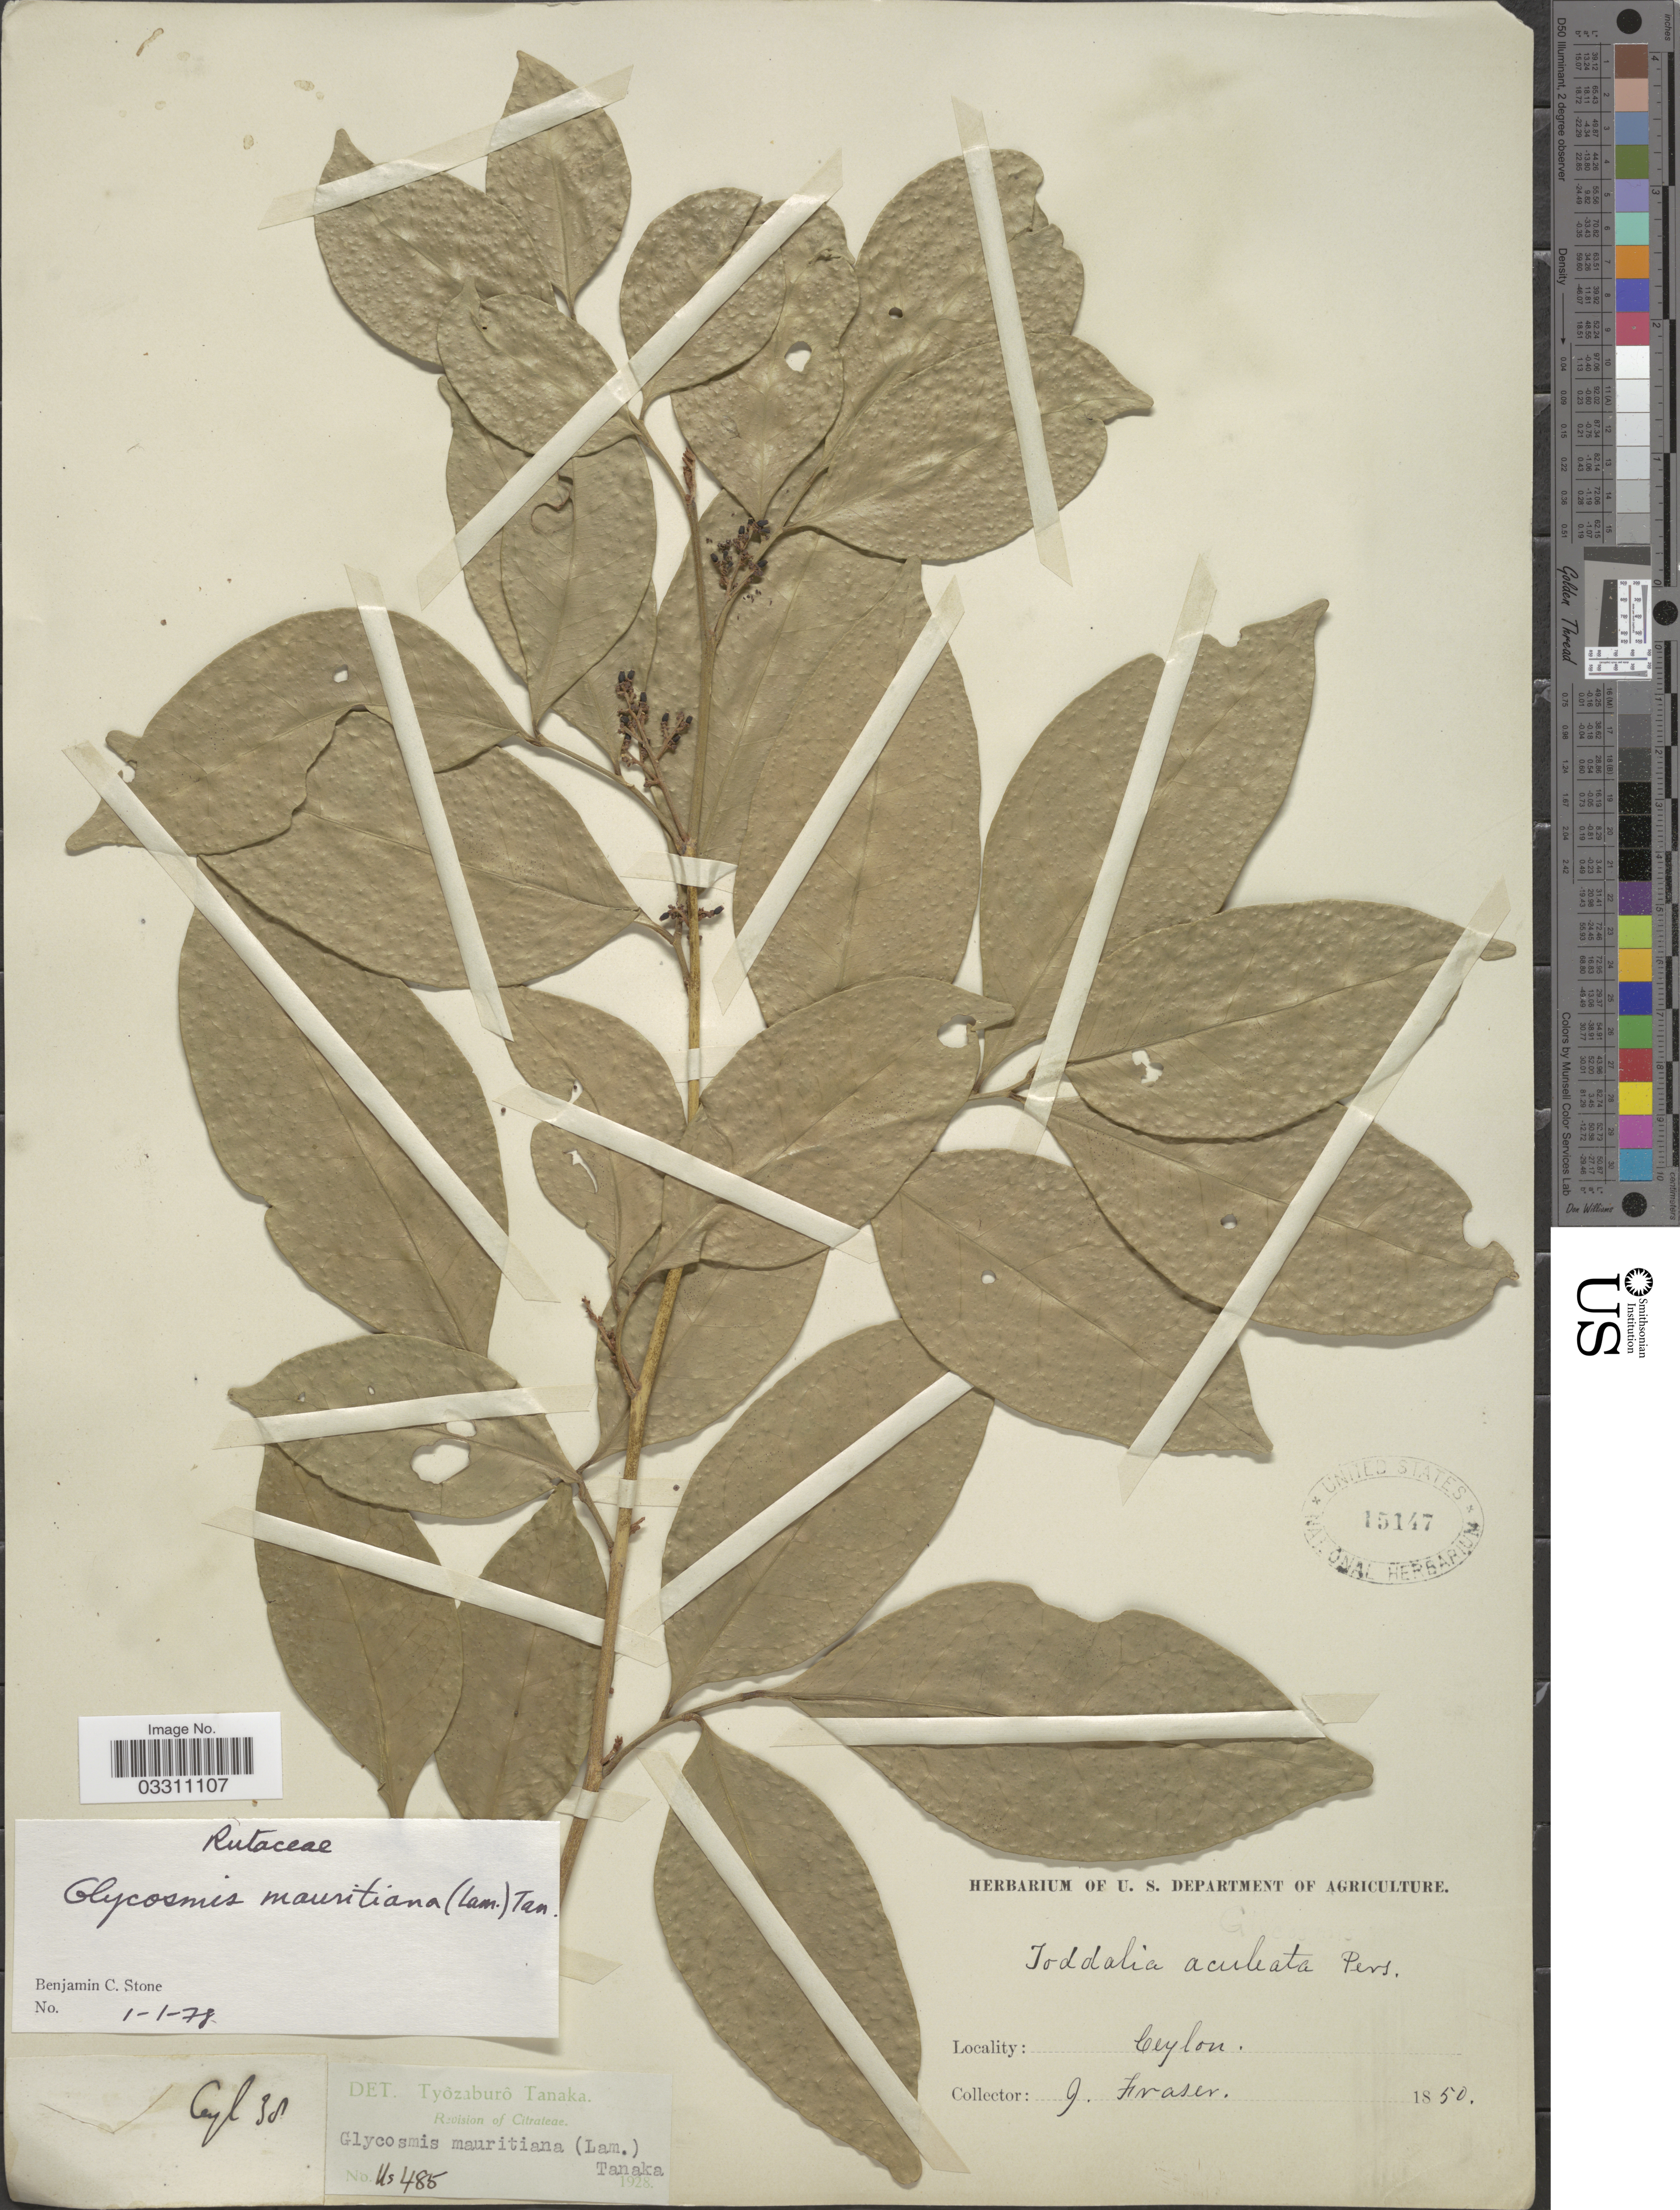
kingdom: Plantae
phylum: Tracheophyta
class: Magnoliopsida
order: Sapindales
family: Rutaceae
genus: Glycosmis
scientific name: Glycosmis mauritiana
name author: (Lamkey) Tanaka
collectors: J. Fraser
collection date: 1850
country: Sri Lanka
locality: Ceylon.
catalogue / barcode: US 15147